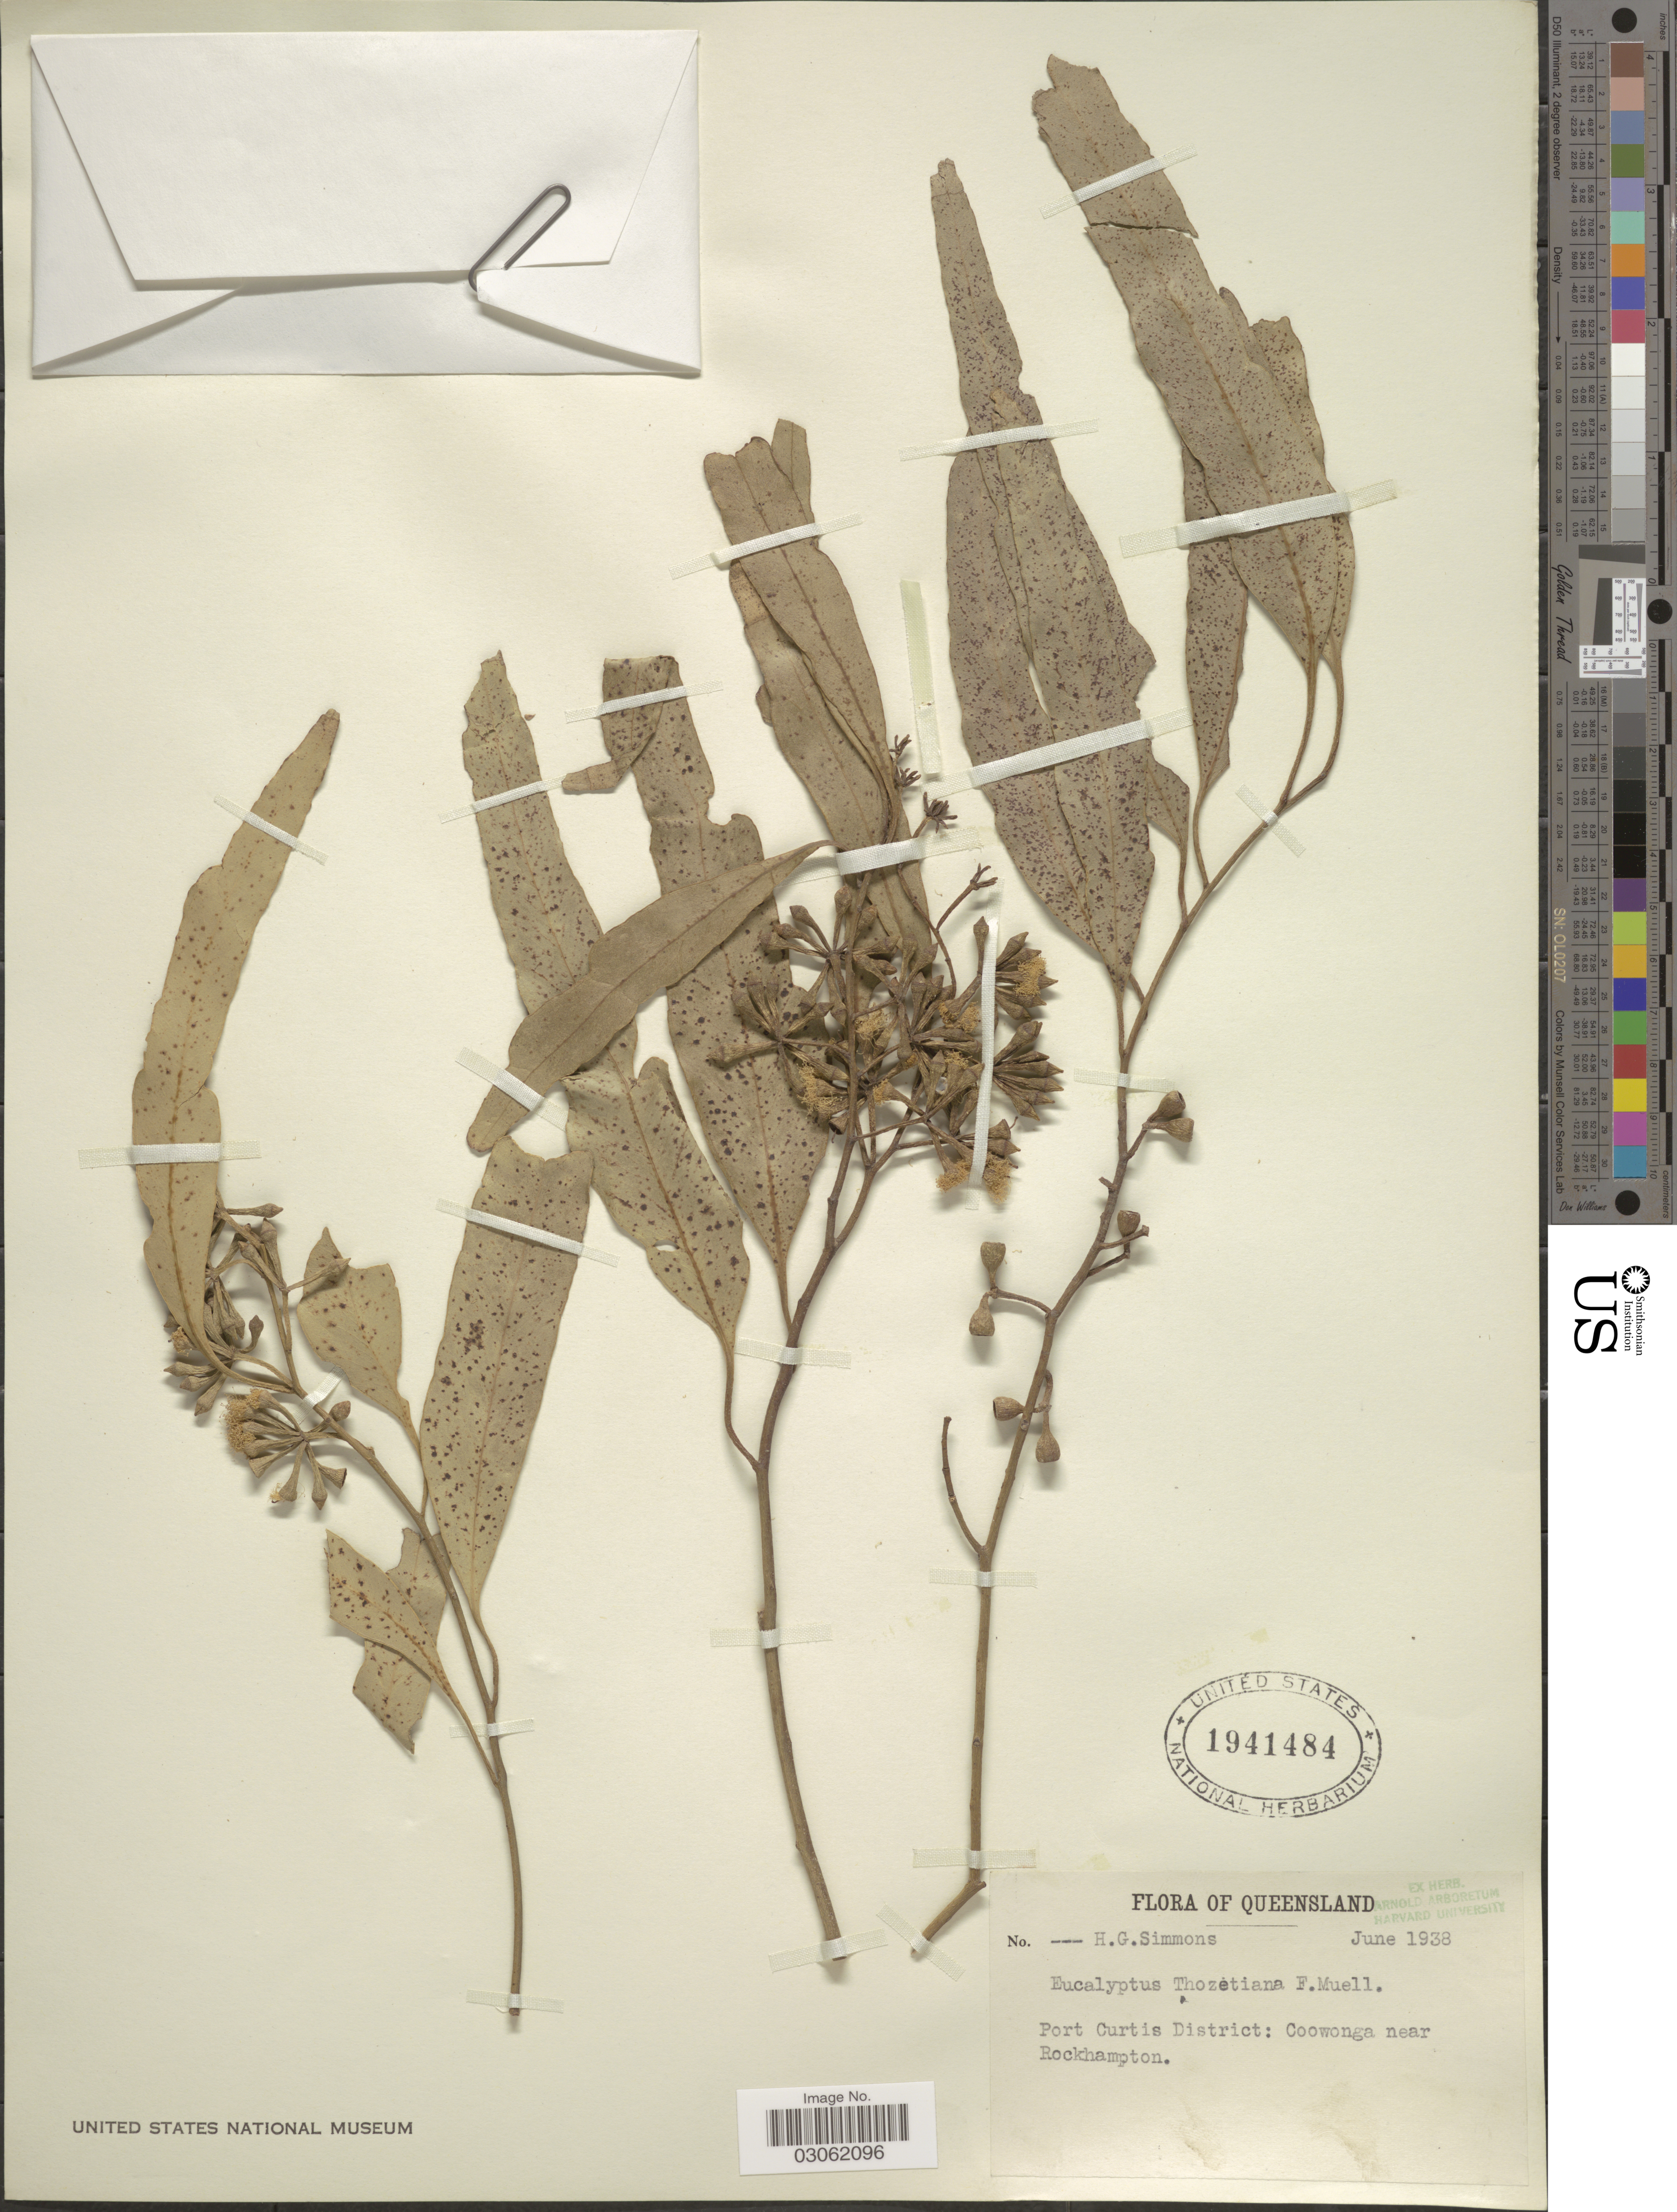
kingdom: Plantae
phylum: Tracheophyta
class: Magnoliopsida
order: Myrtales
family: Myrtaceae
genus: Eucalyptus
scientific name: Eucalyptus thozetiana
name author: F. Muell. ex R.T. Baker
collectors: H. Simmons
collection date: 1938-06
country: Australia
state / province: Queensland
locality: Port Curtis District: Coowonga near Rockhampton.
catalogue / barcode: US 1941484